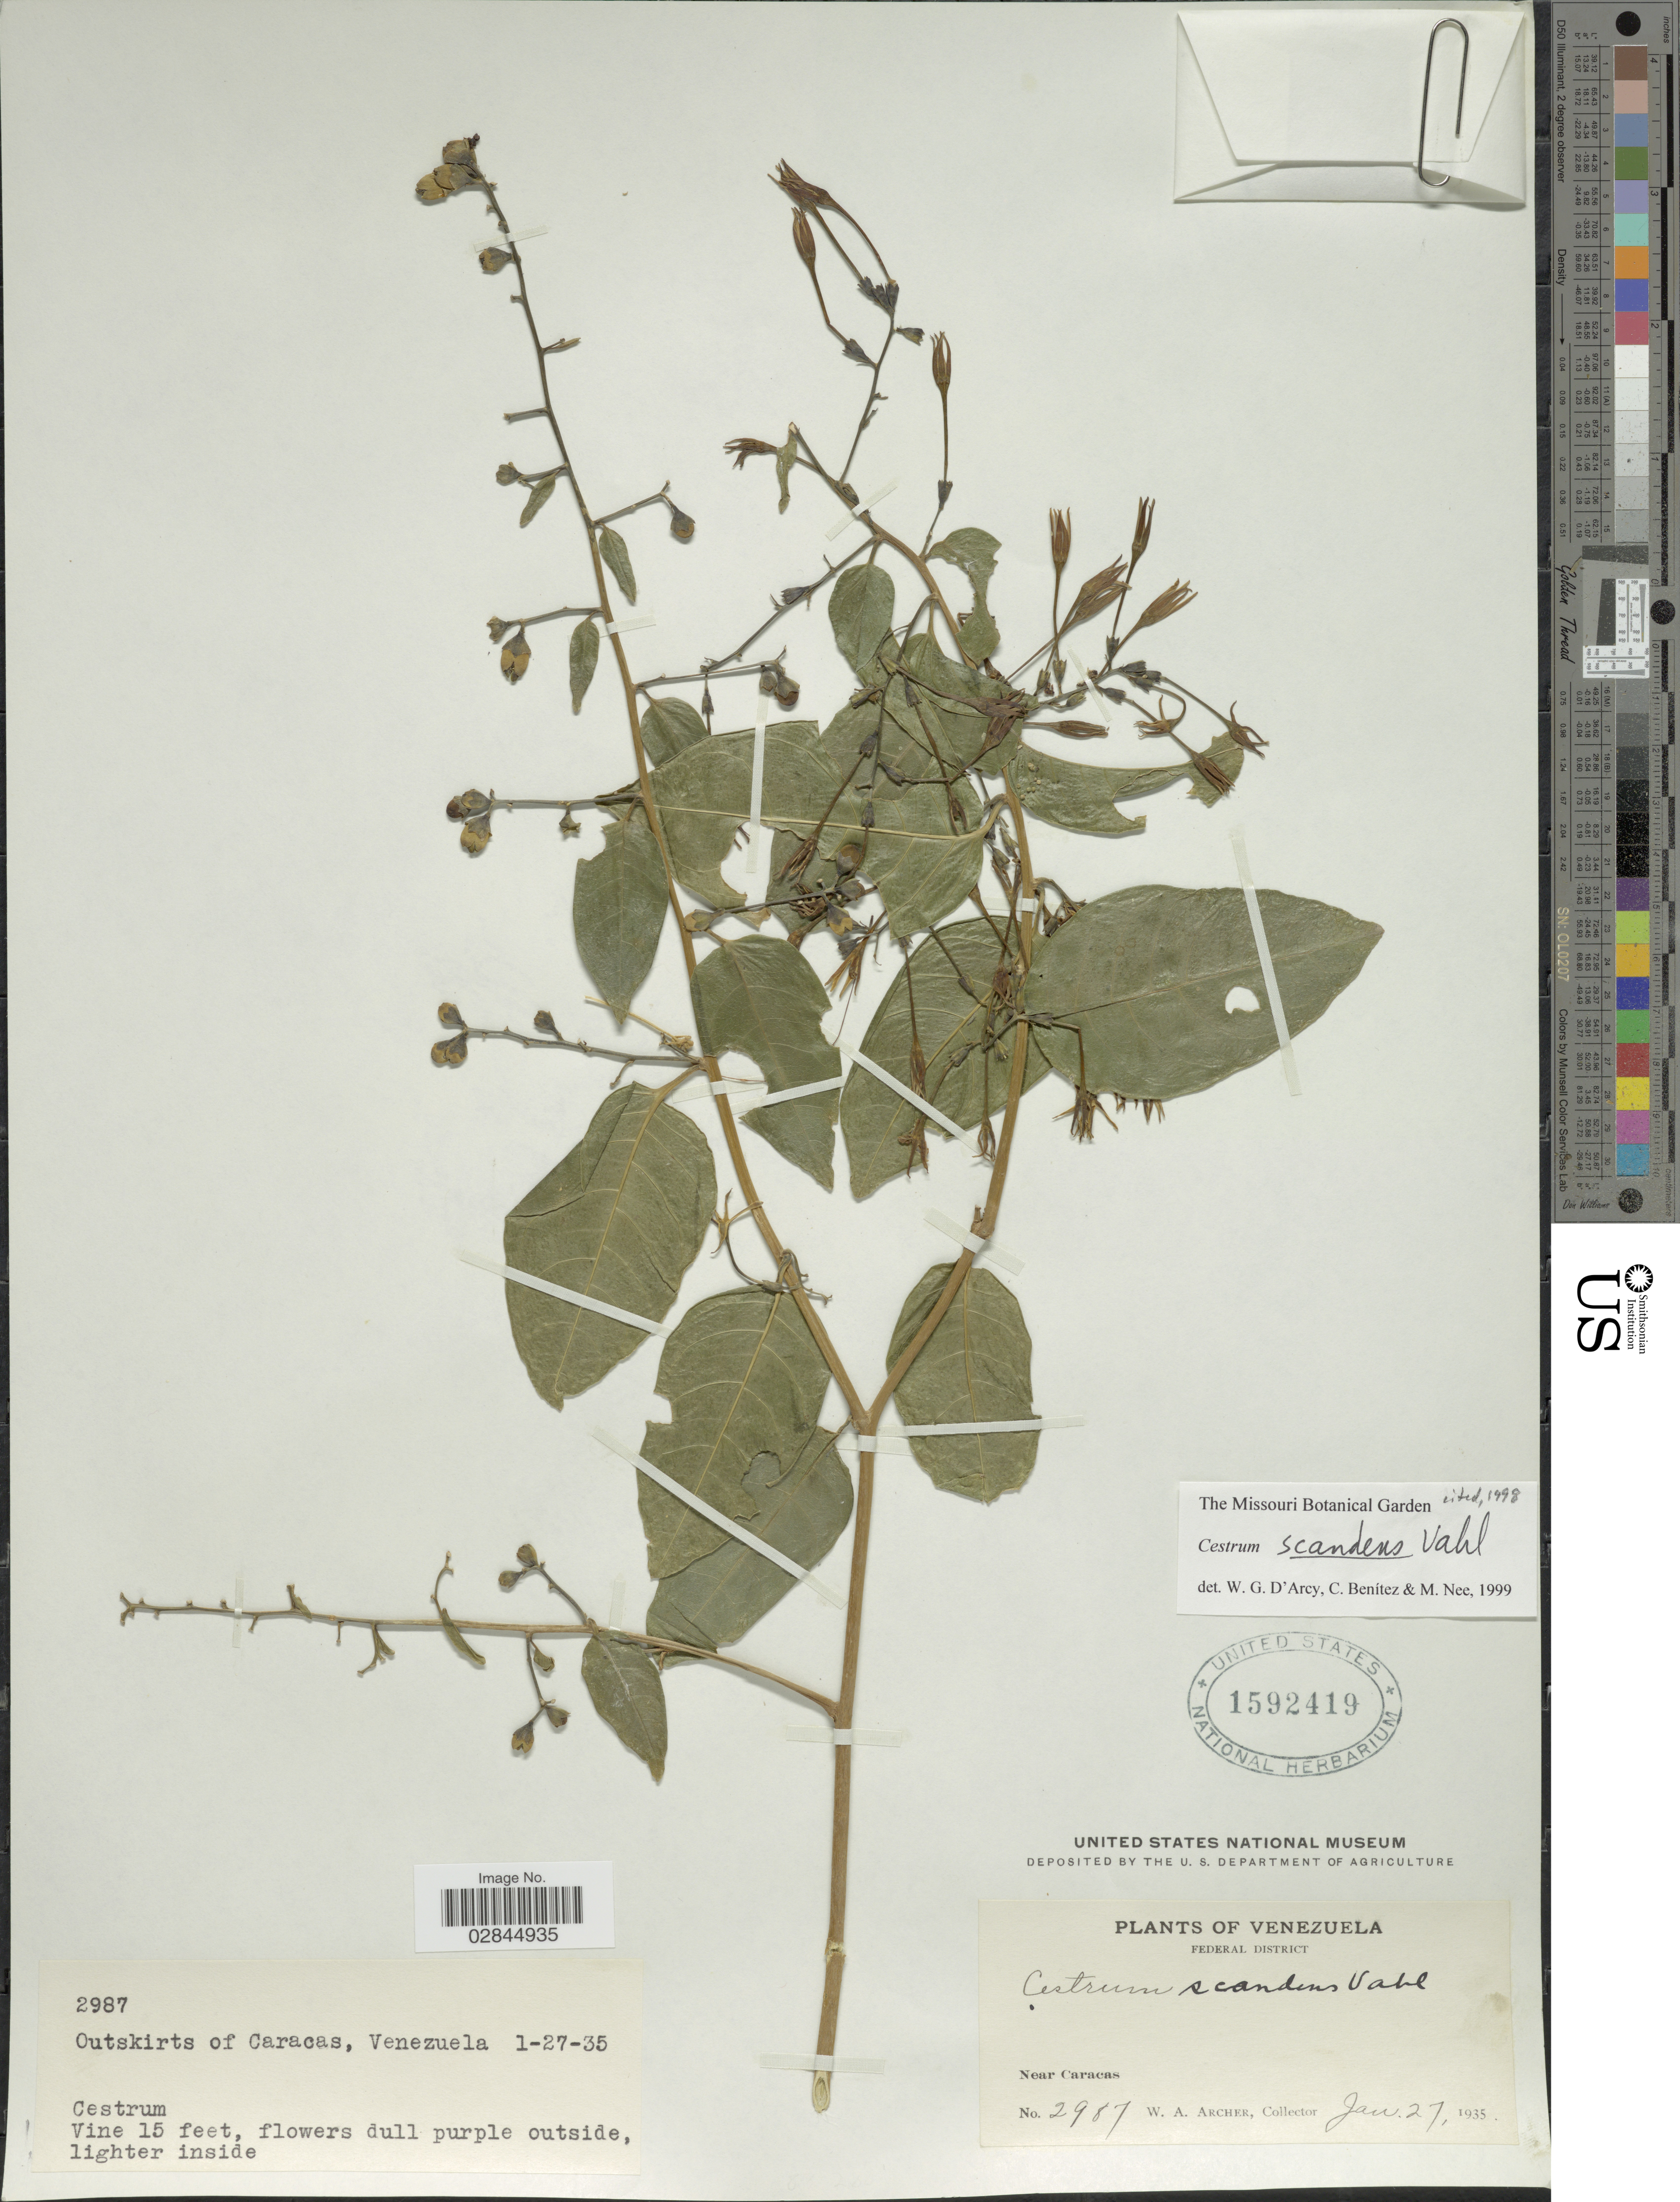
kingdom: Plantae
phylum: Tracheophyta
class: Magnoliopsida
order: Solanales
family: Solanaceae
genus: Cestrum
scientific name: Cestrum scandens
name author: Vahl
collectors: W. A. Archer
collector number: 2987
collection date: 1935-01-27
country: Venezuela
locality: Federal District. Near Caracas. Outskirts of Caracas.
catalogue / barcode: US 1592419